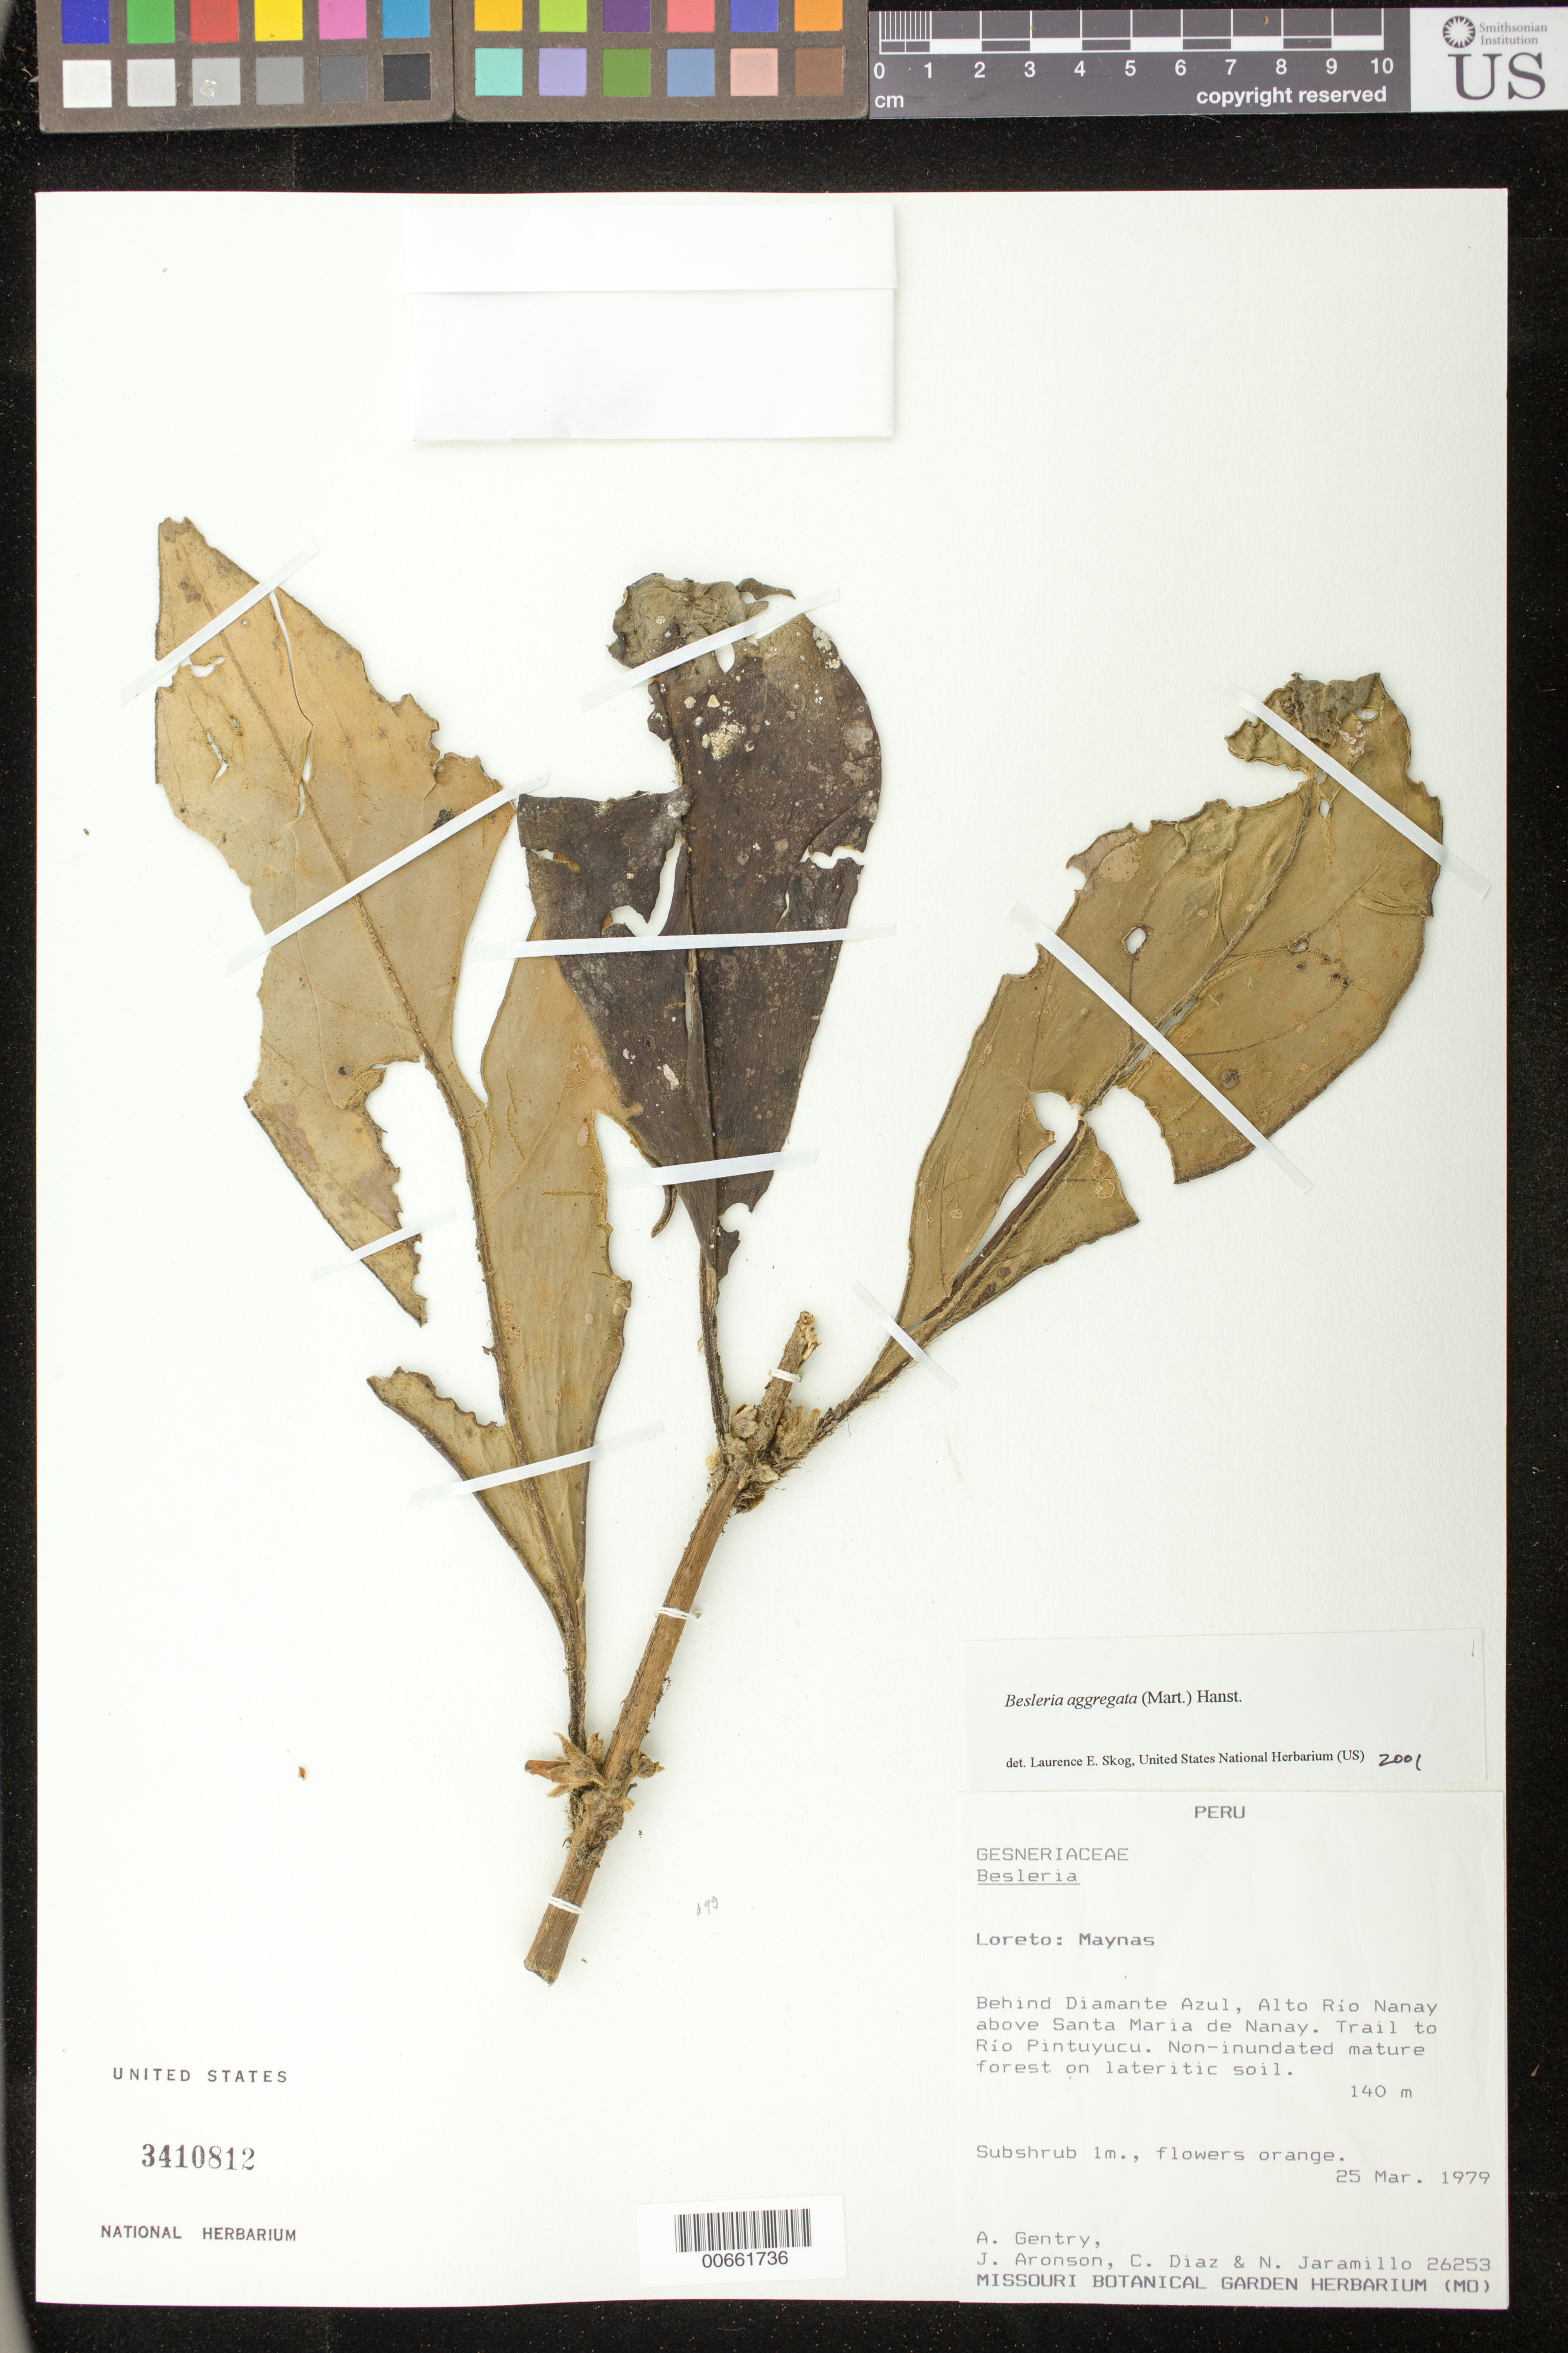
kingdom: Plantae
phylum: Tracheophyta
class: Magnoliopsida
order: Lamiales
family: Gesneriaceae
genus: Besleria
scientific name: Besleria aggregata var. aggregata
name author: (Mart.) Hanst.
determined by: Skog, Laurence E.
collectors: A. H. Gentry, J. Aronson, C. Díaz & N. Jaramillo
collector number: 26253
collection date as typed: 25 Mar 1979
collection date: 1979-03-25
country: Peru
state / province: Loreto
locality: Prov. Maynas, behind Diamante Azul, Alto Río Nanay above Santa Maria de Nanay, trail to Río Pintuyucu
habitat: Non-inundated mature forest on lateritic soil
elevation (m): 140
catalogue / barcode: US 3410812